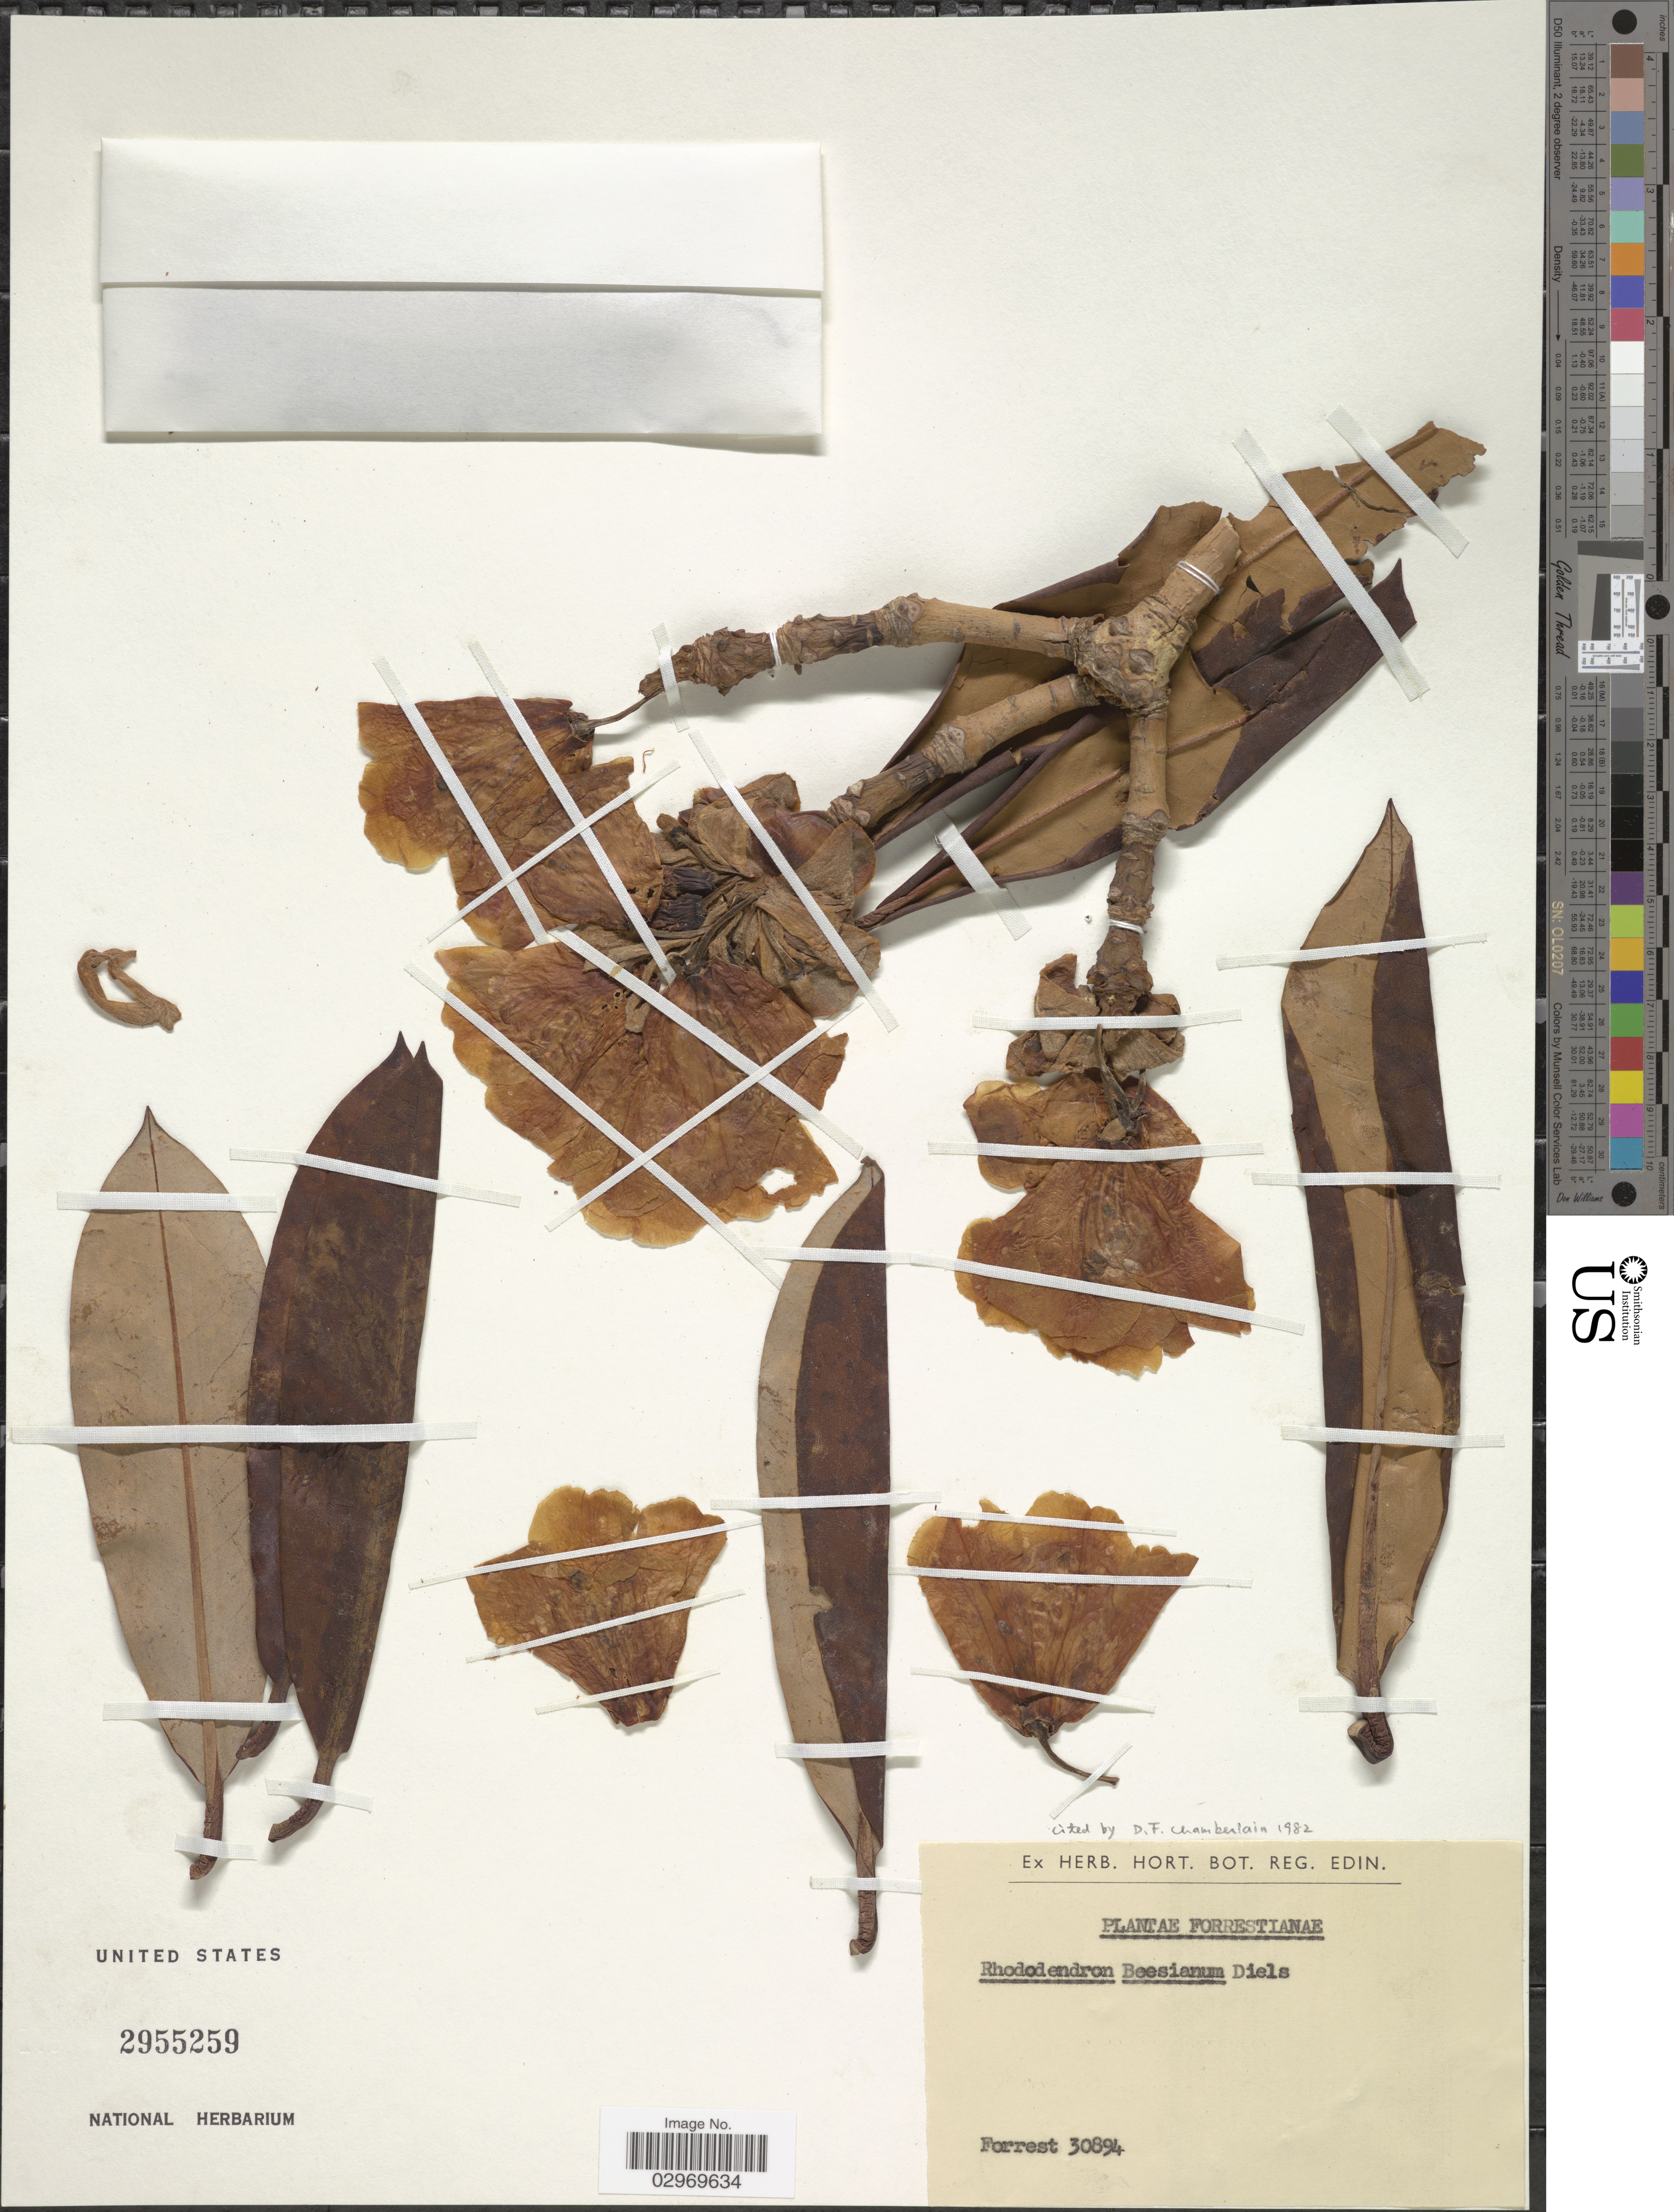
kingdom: Plantae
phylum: Tracheophyta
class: Magnoliopsida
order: Ericales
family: Ericaceae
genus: Rhododendron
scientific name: Rhododendron beesianum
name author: Diels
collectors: -. Forrest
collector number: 30894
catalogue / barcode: US 2955259